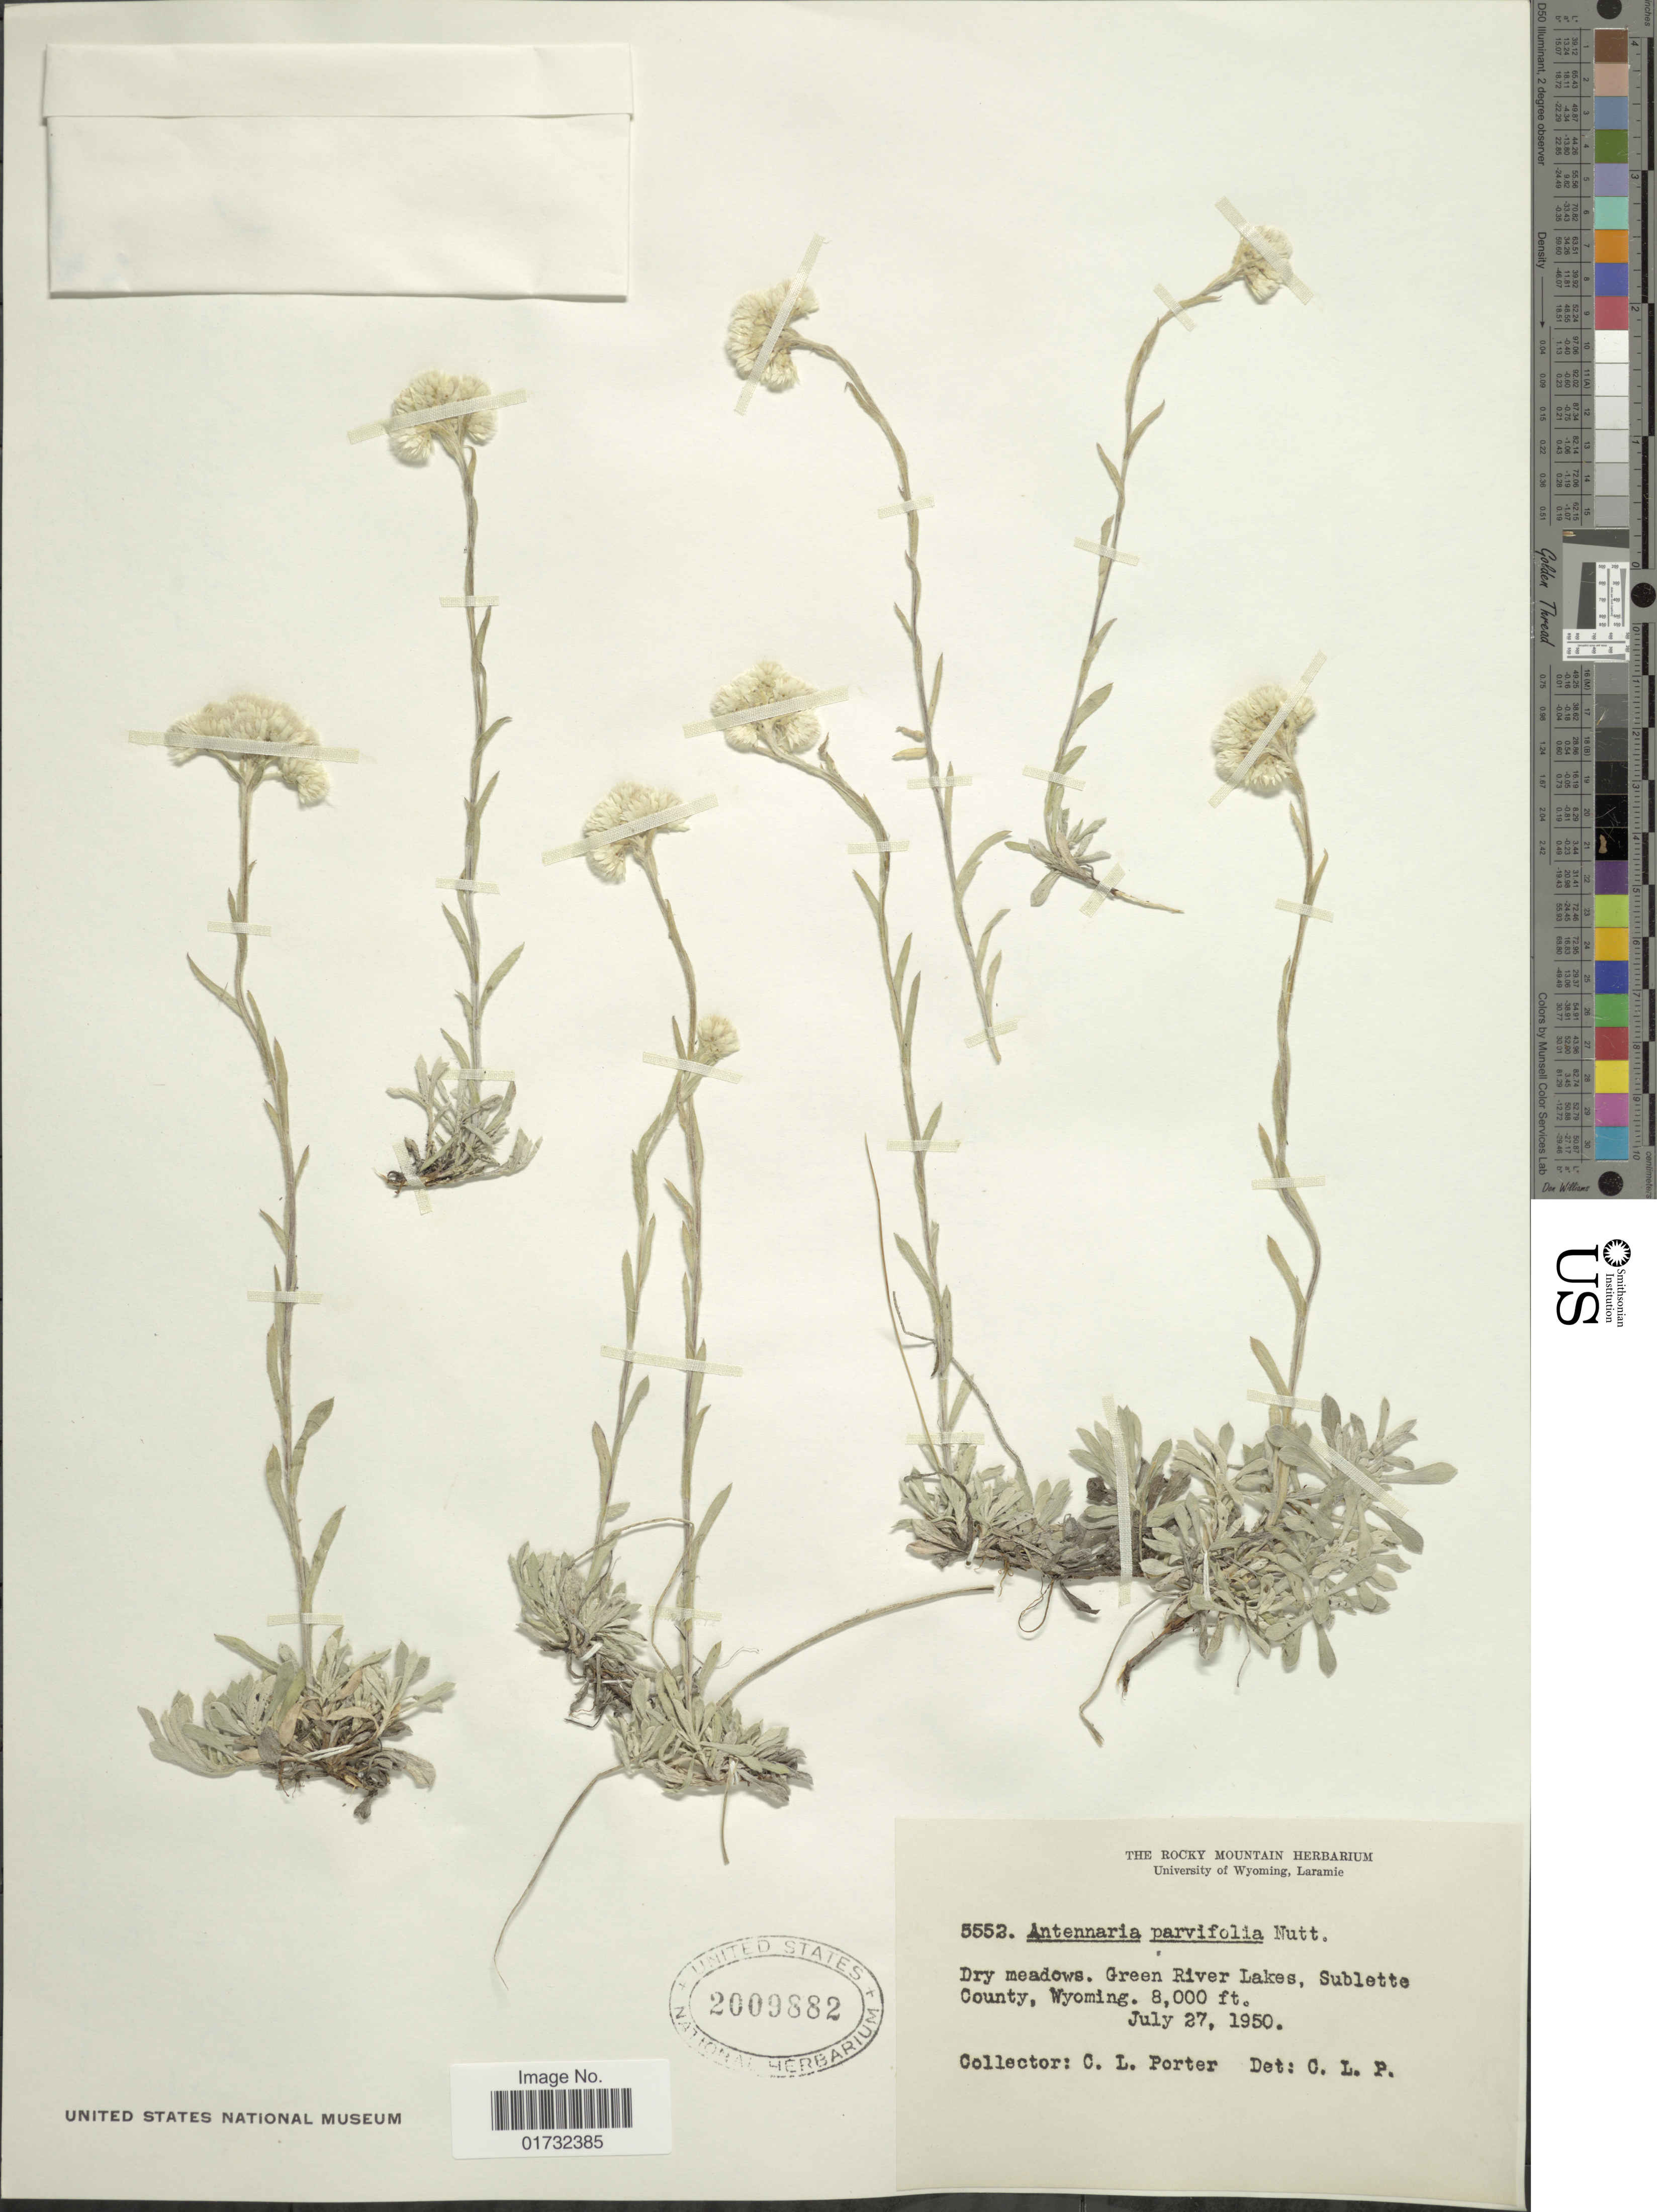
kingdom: Plantae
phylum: Tracheophyta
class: Magnoliopsida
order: Asterales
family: Asteraceae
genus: Antennaria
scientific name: Antennaria parvifolia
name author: Nutt.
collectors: C. L. Porter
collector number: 5552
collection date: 1950-07-27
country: United States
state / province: Wyoming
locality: Green River Lakes, Sublette County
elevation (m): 2438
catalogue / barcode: US 2009882